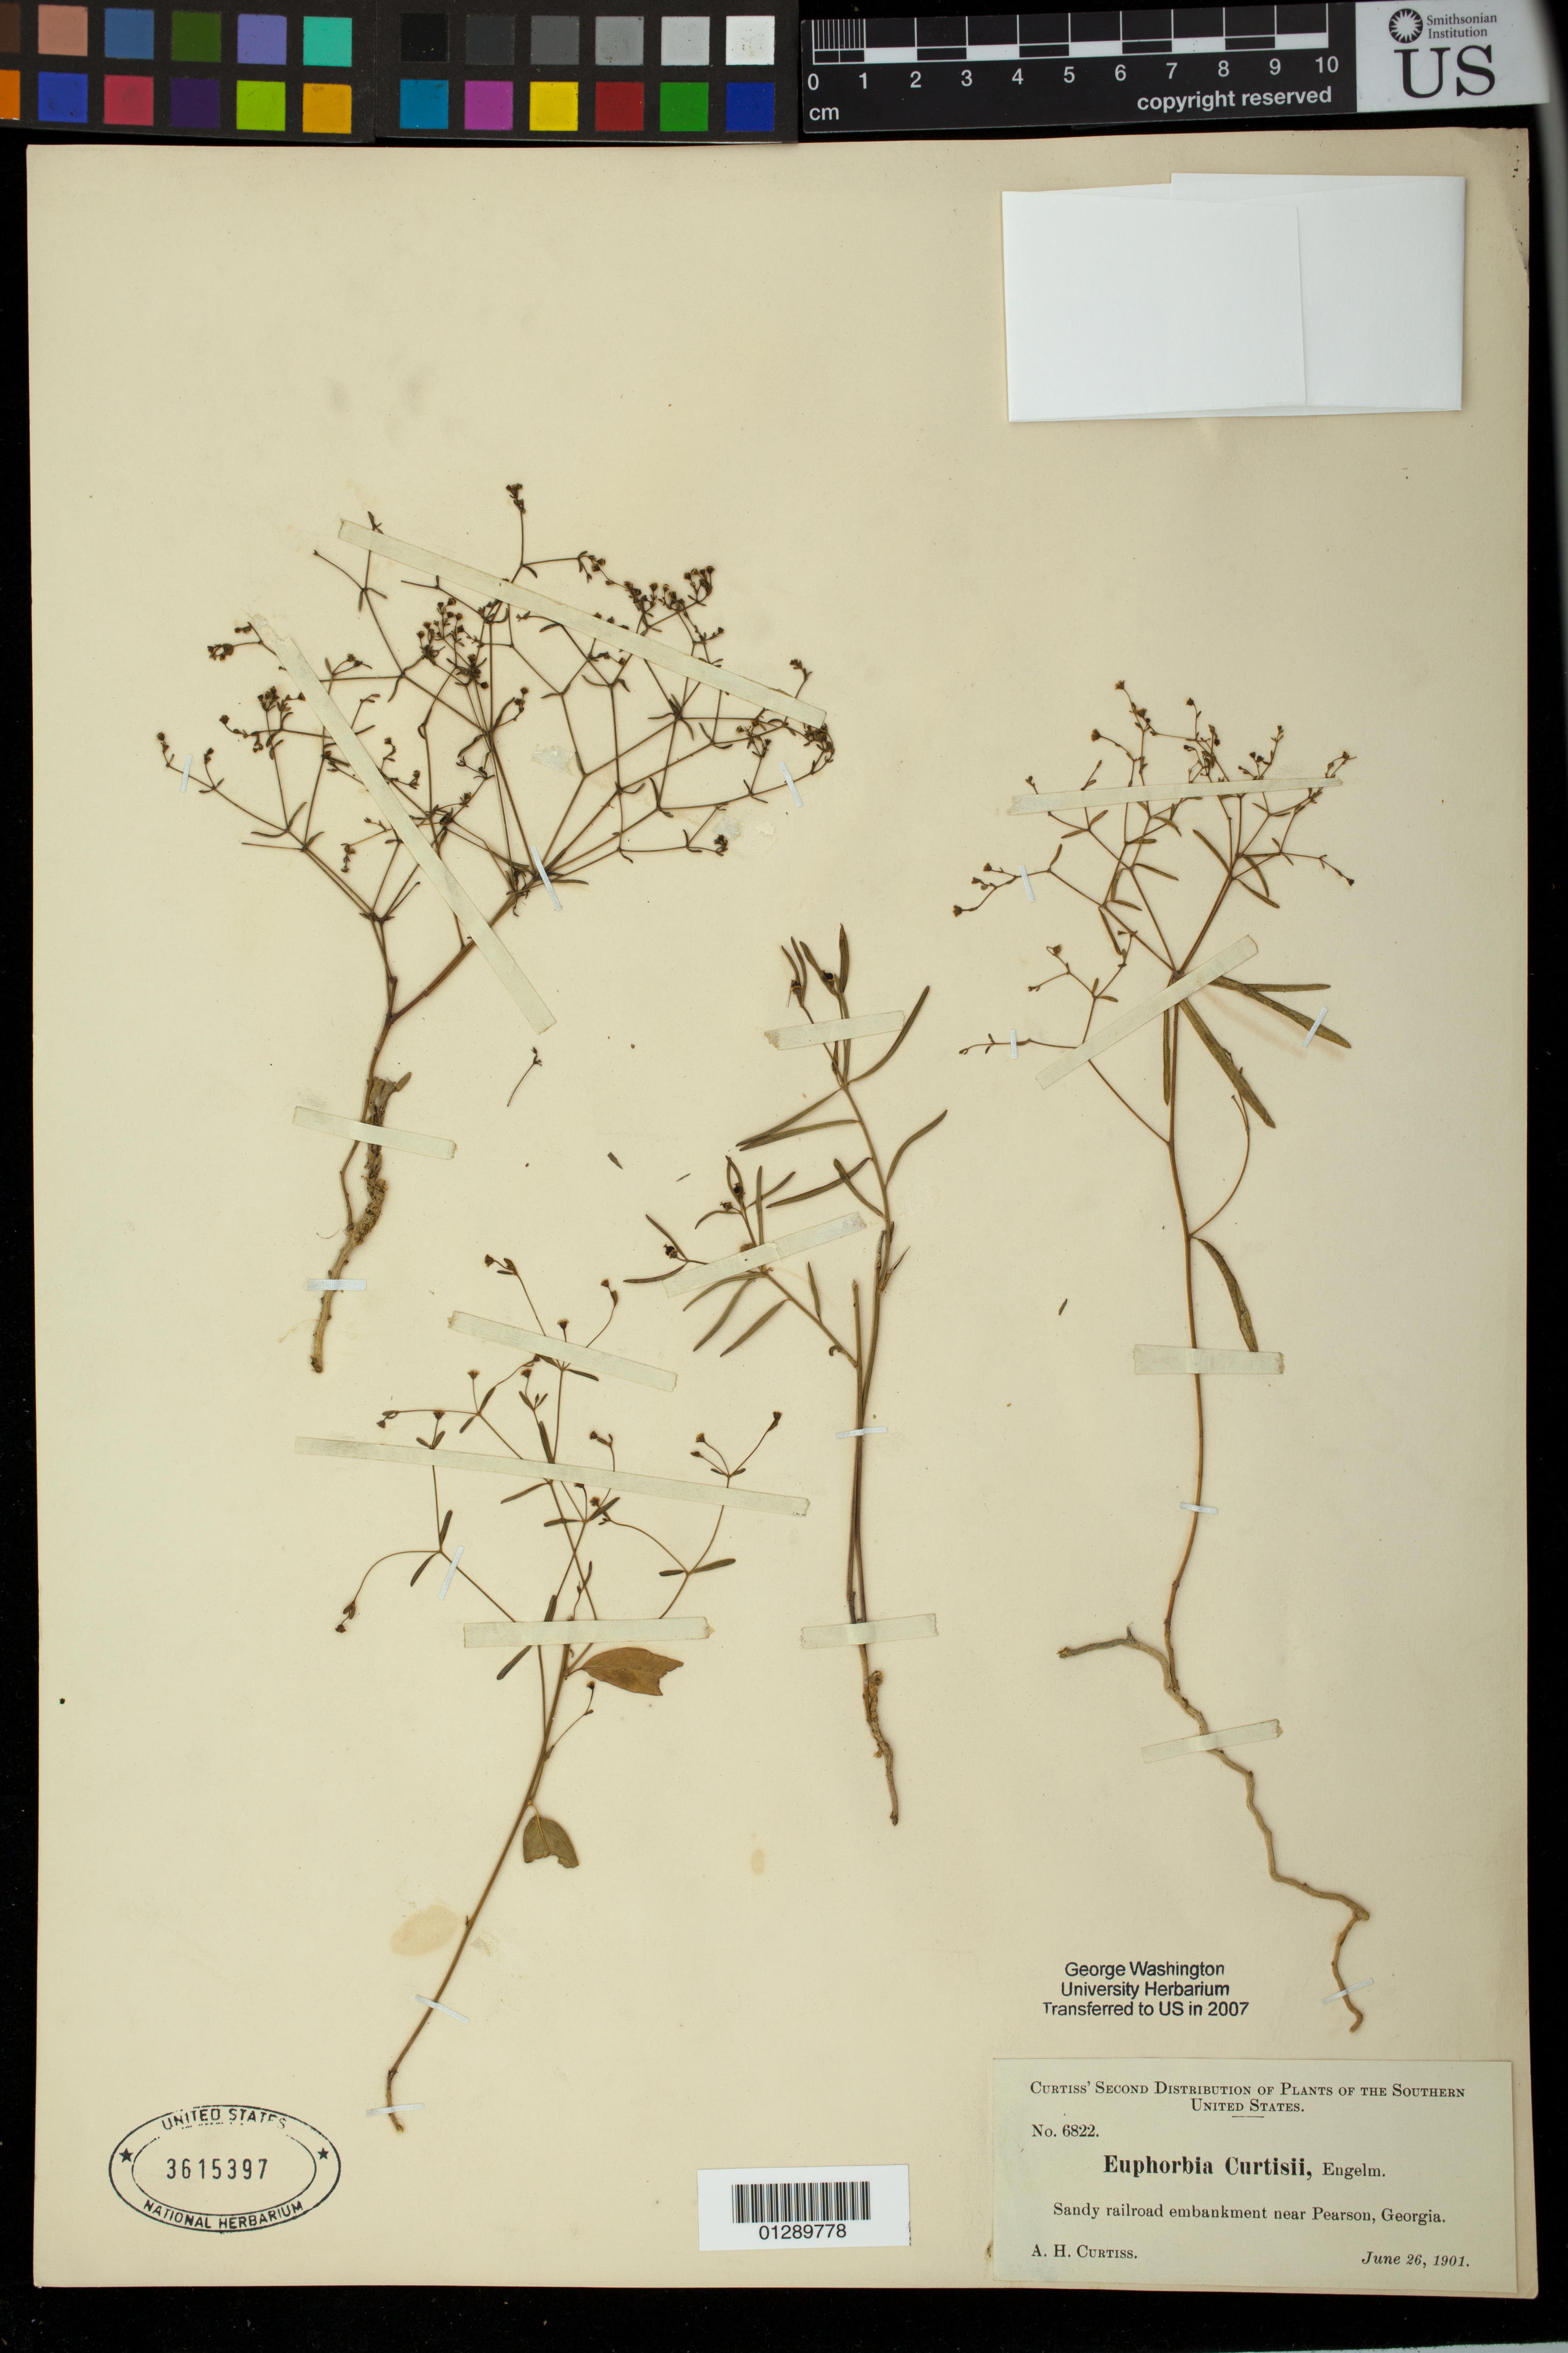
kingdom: Plantae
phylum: Tracheophyta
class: Magnoliopsida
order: Malpighiales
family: Euphorbiaceae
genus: Euphorbia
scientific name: Euphorbia curtisii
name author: Engelm.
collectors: A. H. Curtiss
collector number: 6822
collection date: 1901-06-26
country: United States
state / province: Georgia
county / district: Atkinson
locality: railroad embankment near Pearson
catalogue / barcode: US 3615397